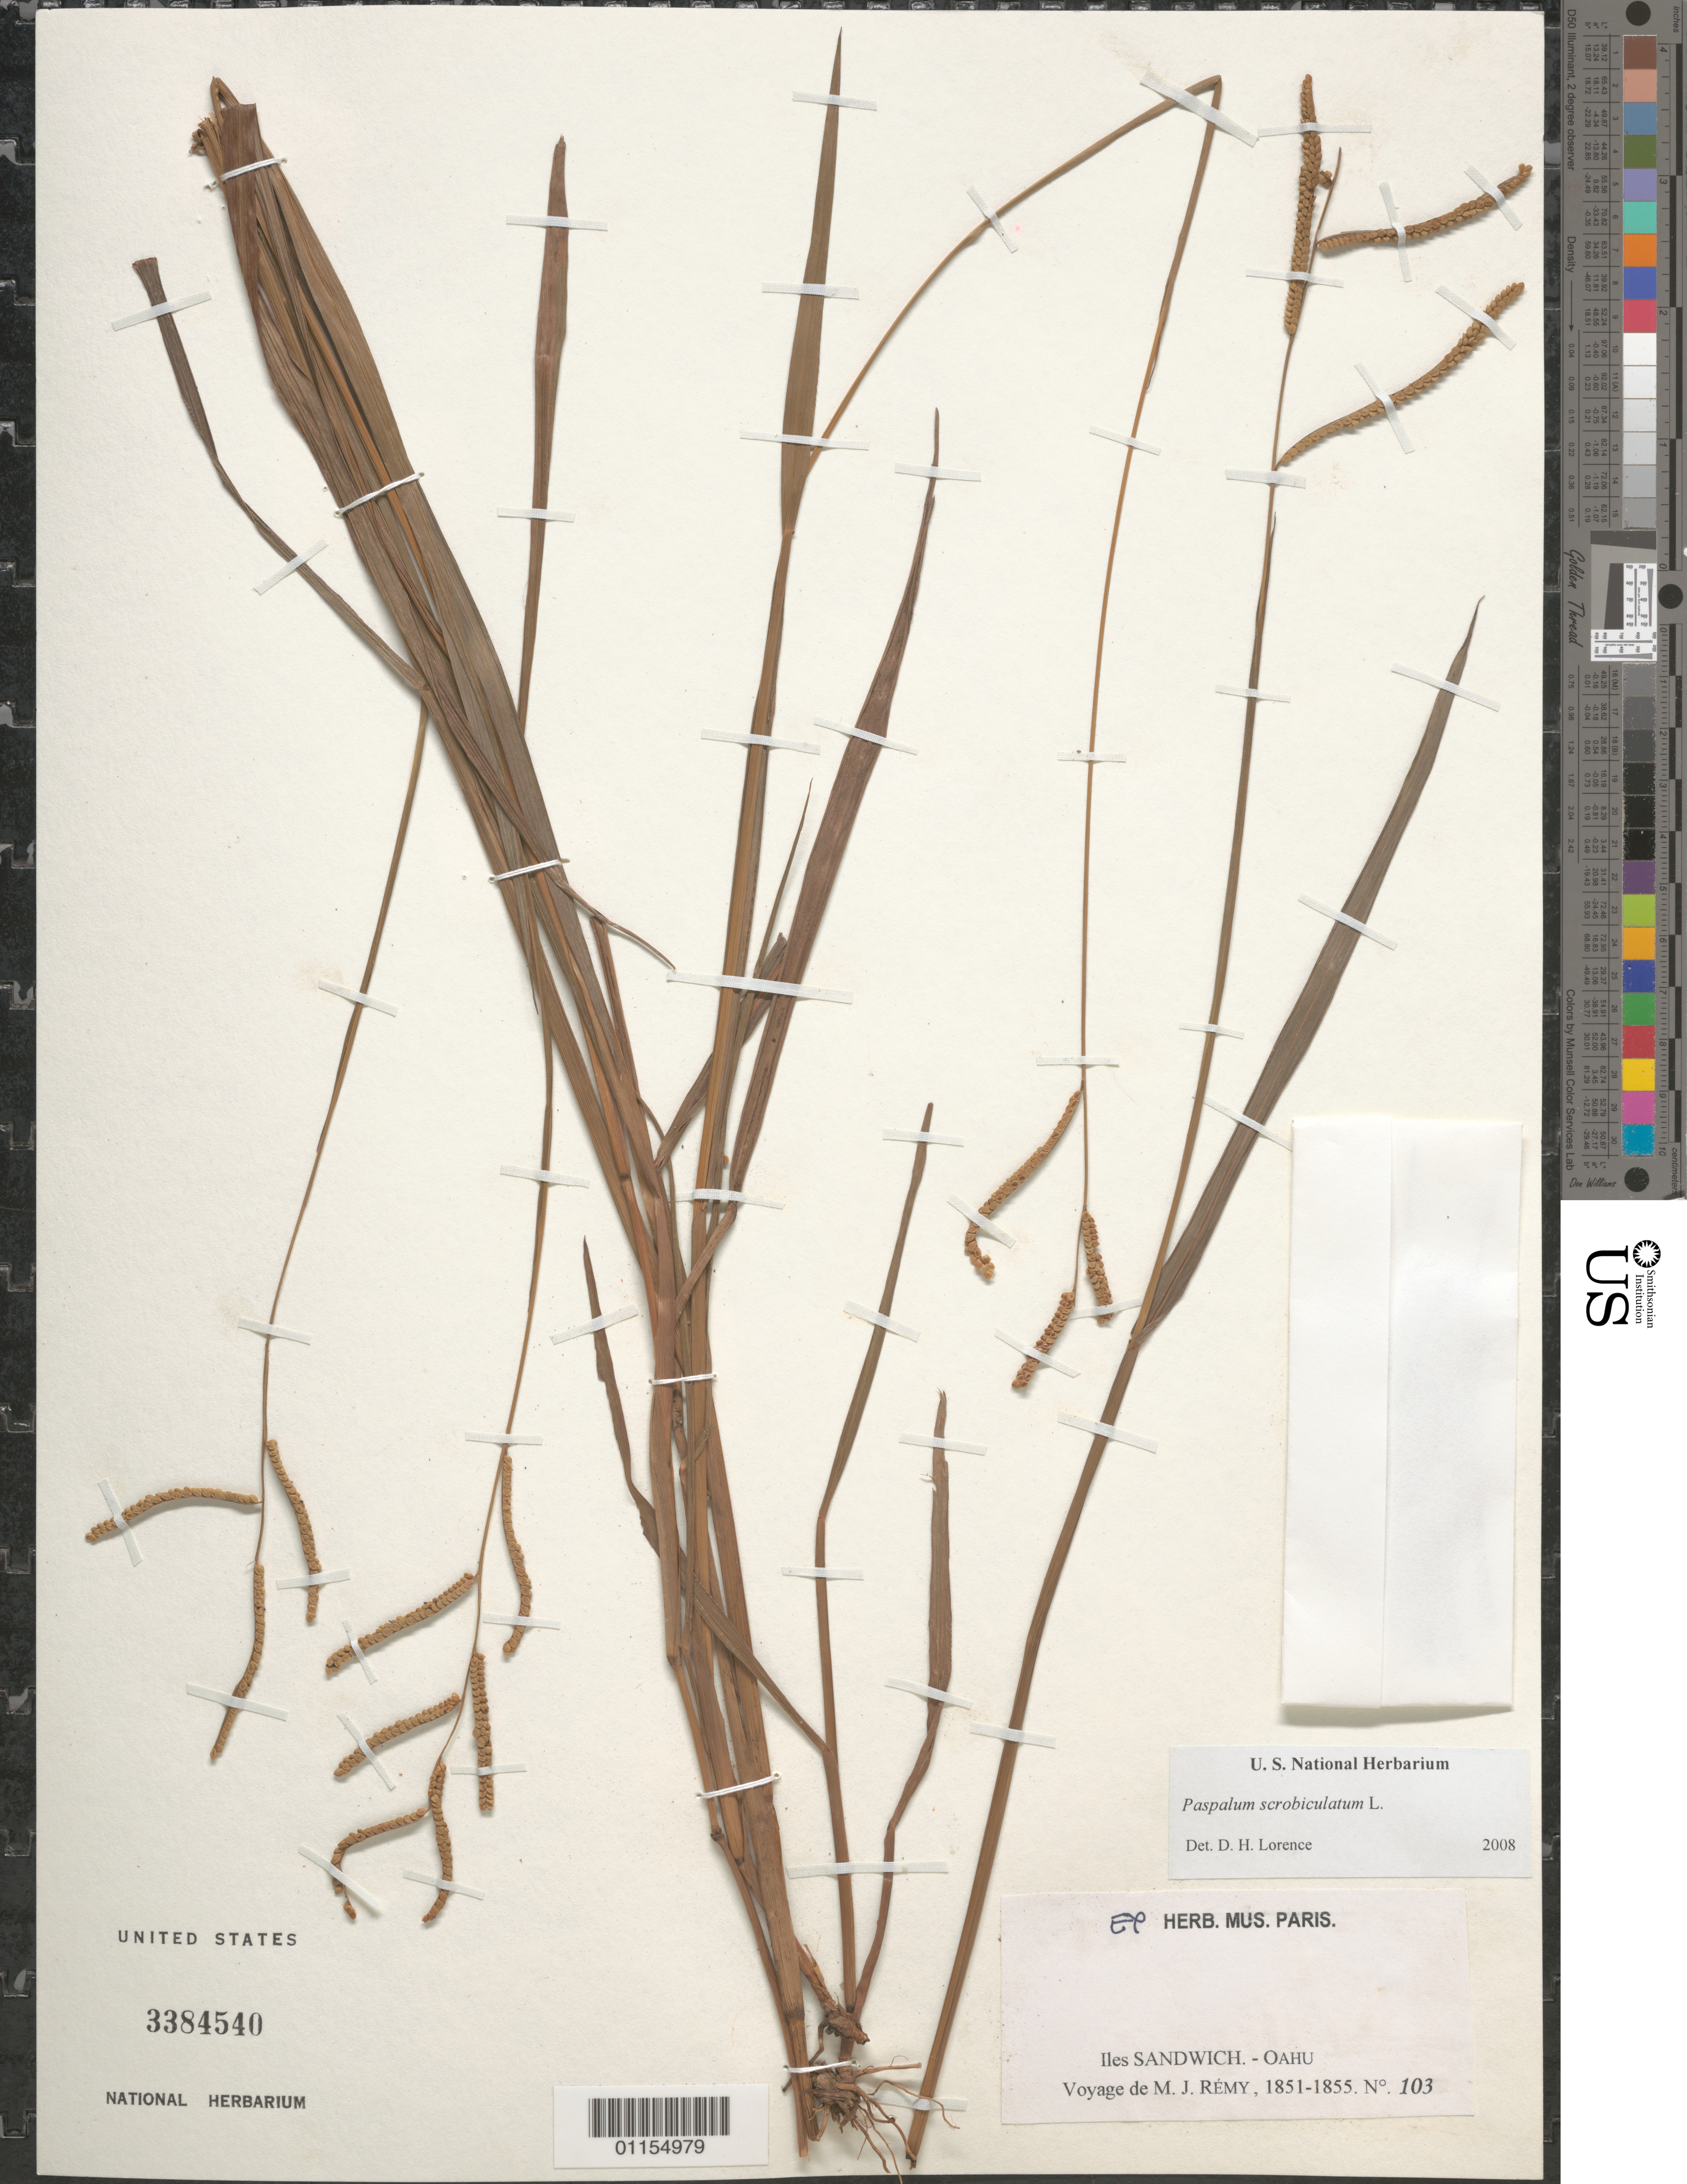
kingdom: Plantae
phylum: Tracheophyta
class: Liliopsida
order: Poales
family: Poaceae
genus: Paspalum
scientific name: Paspalum scrobiculatum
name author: L.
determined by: Lorence, David H., (PTBG), National Tropical Botanical Garden (UNITED STATES)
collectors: M. J. Remy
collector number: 103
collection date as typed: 1851 to --- 1855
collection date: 1851/1855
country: United States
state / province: Hawaii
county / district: Honolulu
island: Oahu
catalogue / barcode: US 3384540